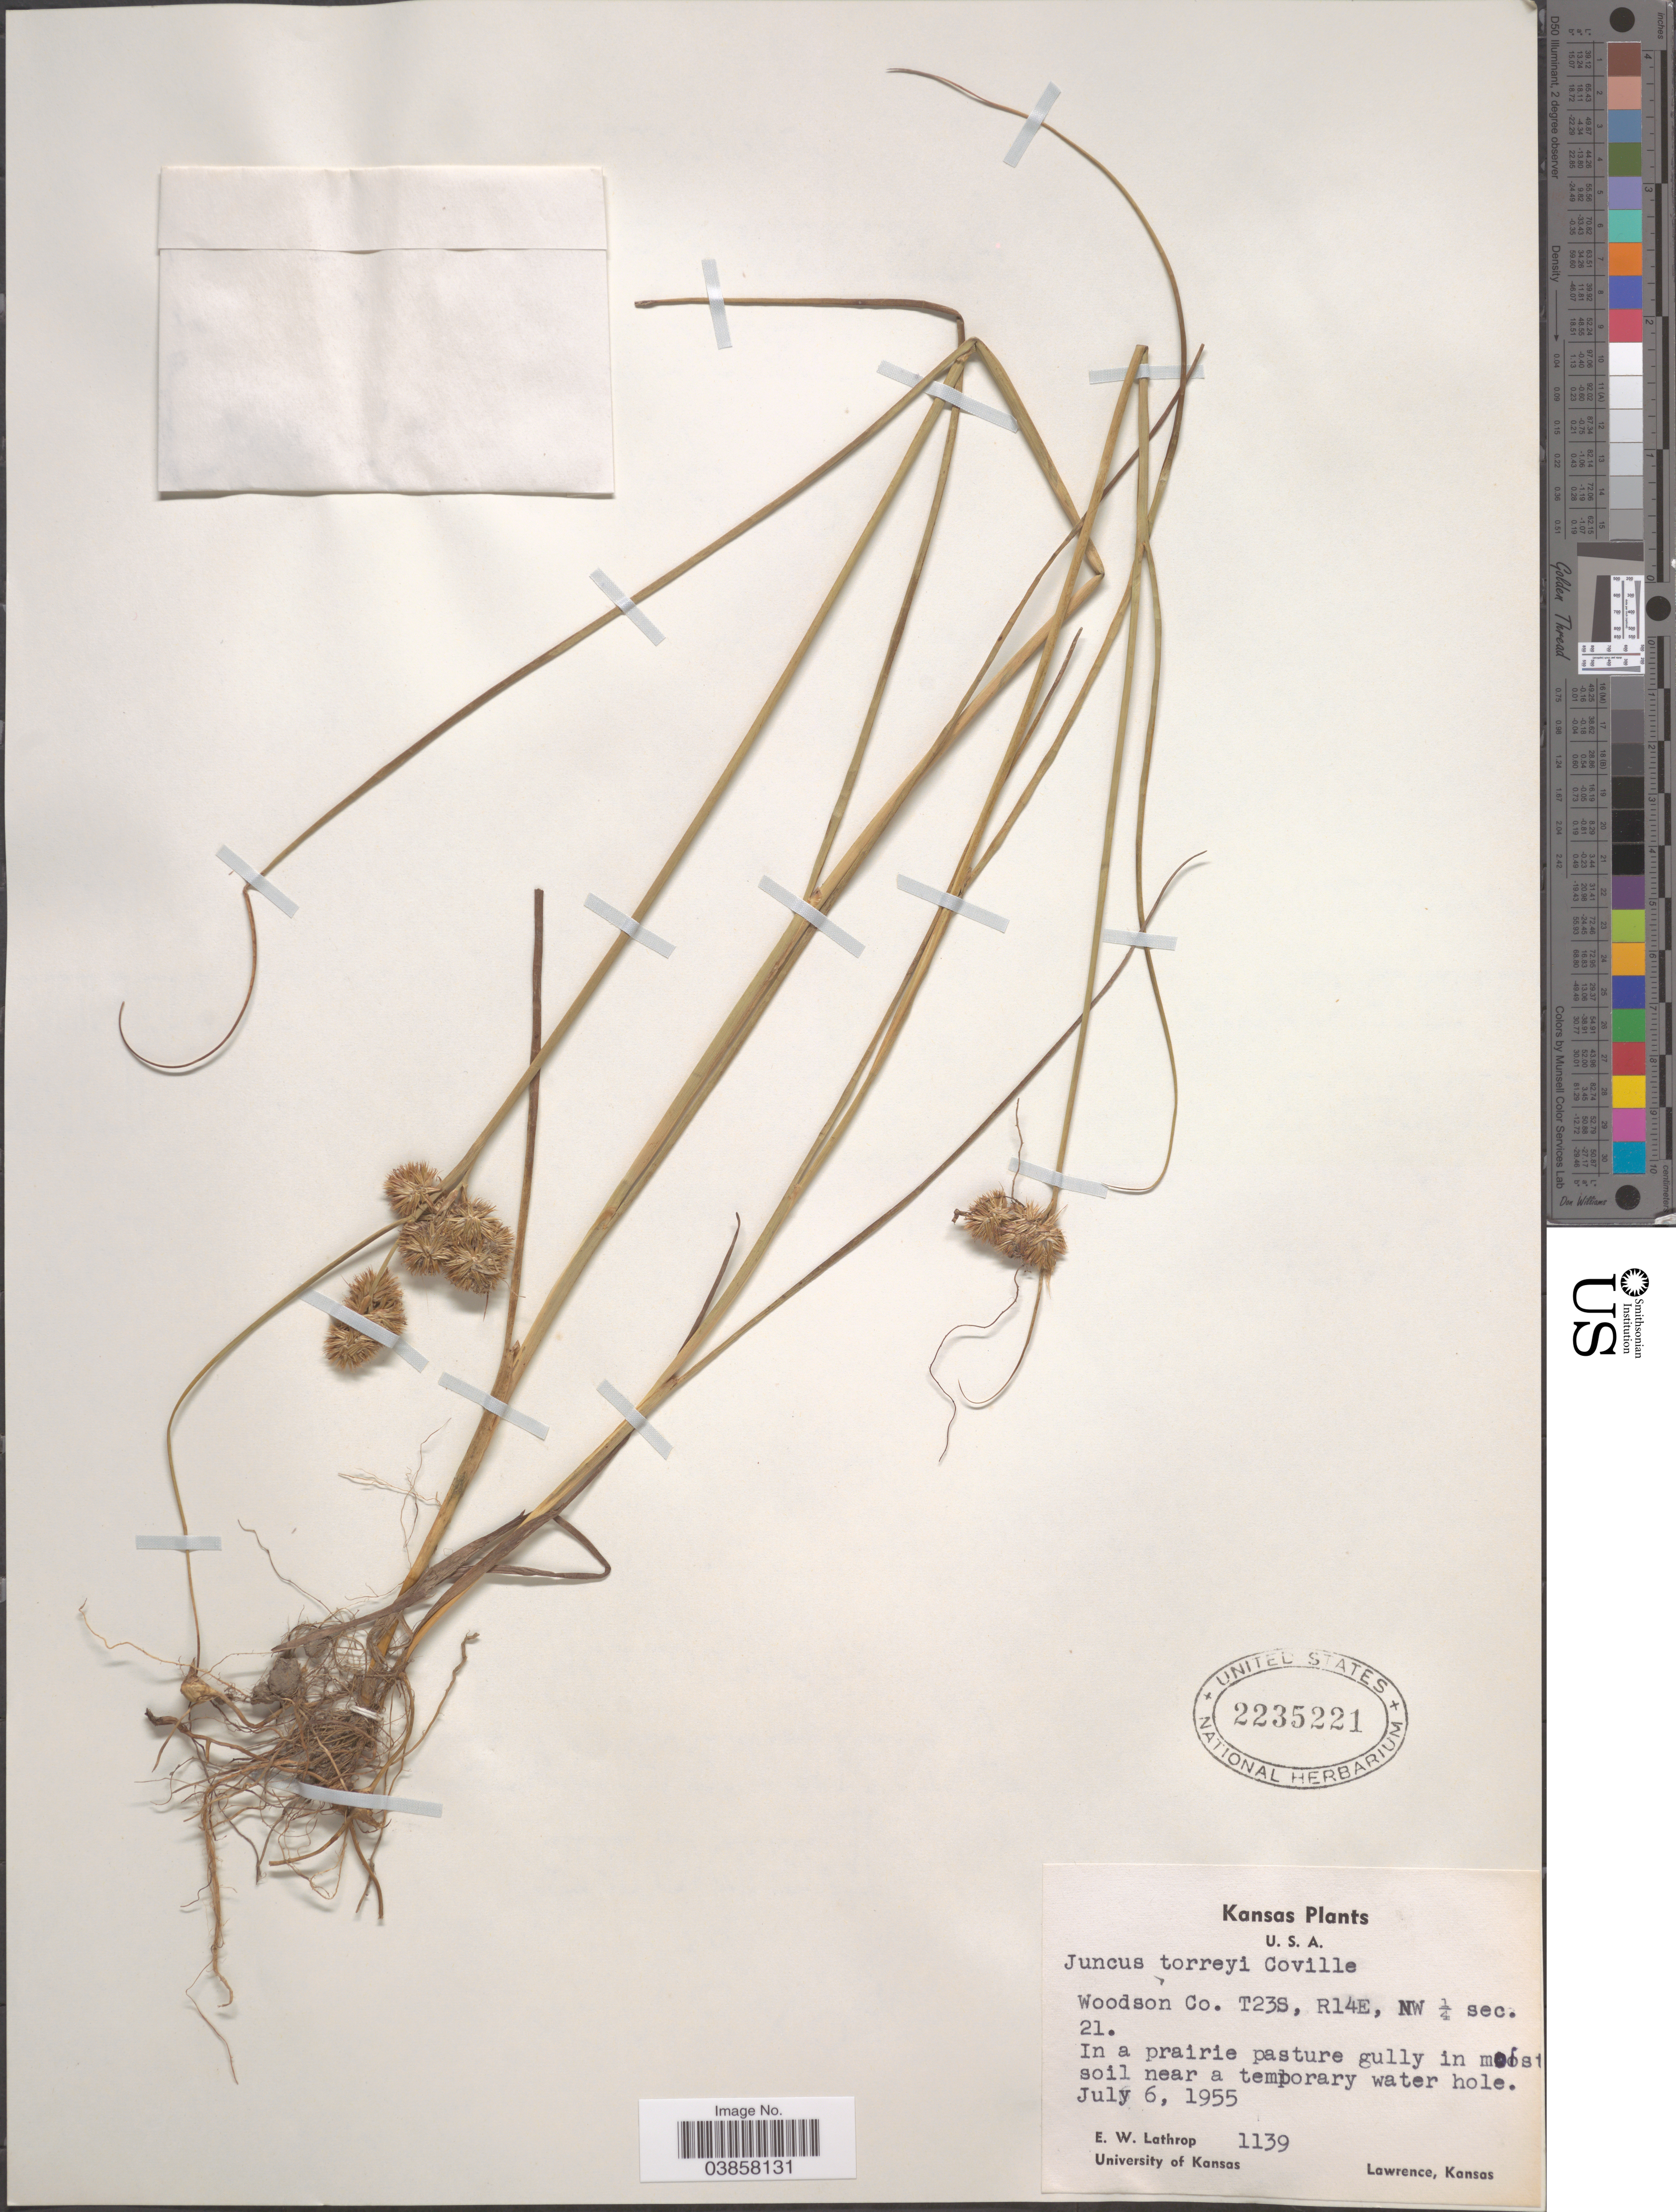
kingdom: Plantae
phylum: Tracheophyta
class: Liliopsida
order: Poales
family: Juncaceae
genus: Juncus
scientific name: Juncus torreyi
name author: Coville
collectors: E. W. Lathrop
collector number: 1139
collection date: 1955-07-06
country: United States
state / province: Kansas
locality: Woodson Co. T23S, R14E, NW ¼ sec. 21.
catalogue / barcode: US 2235221